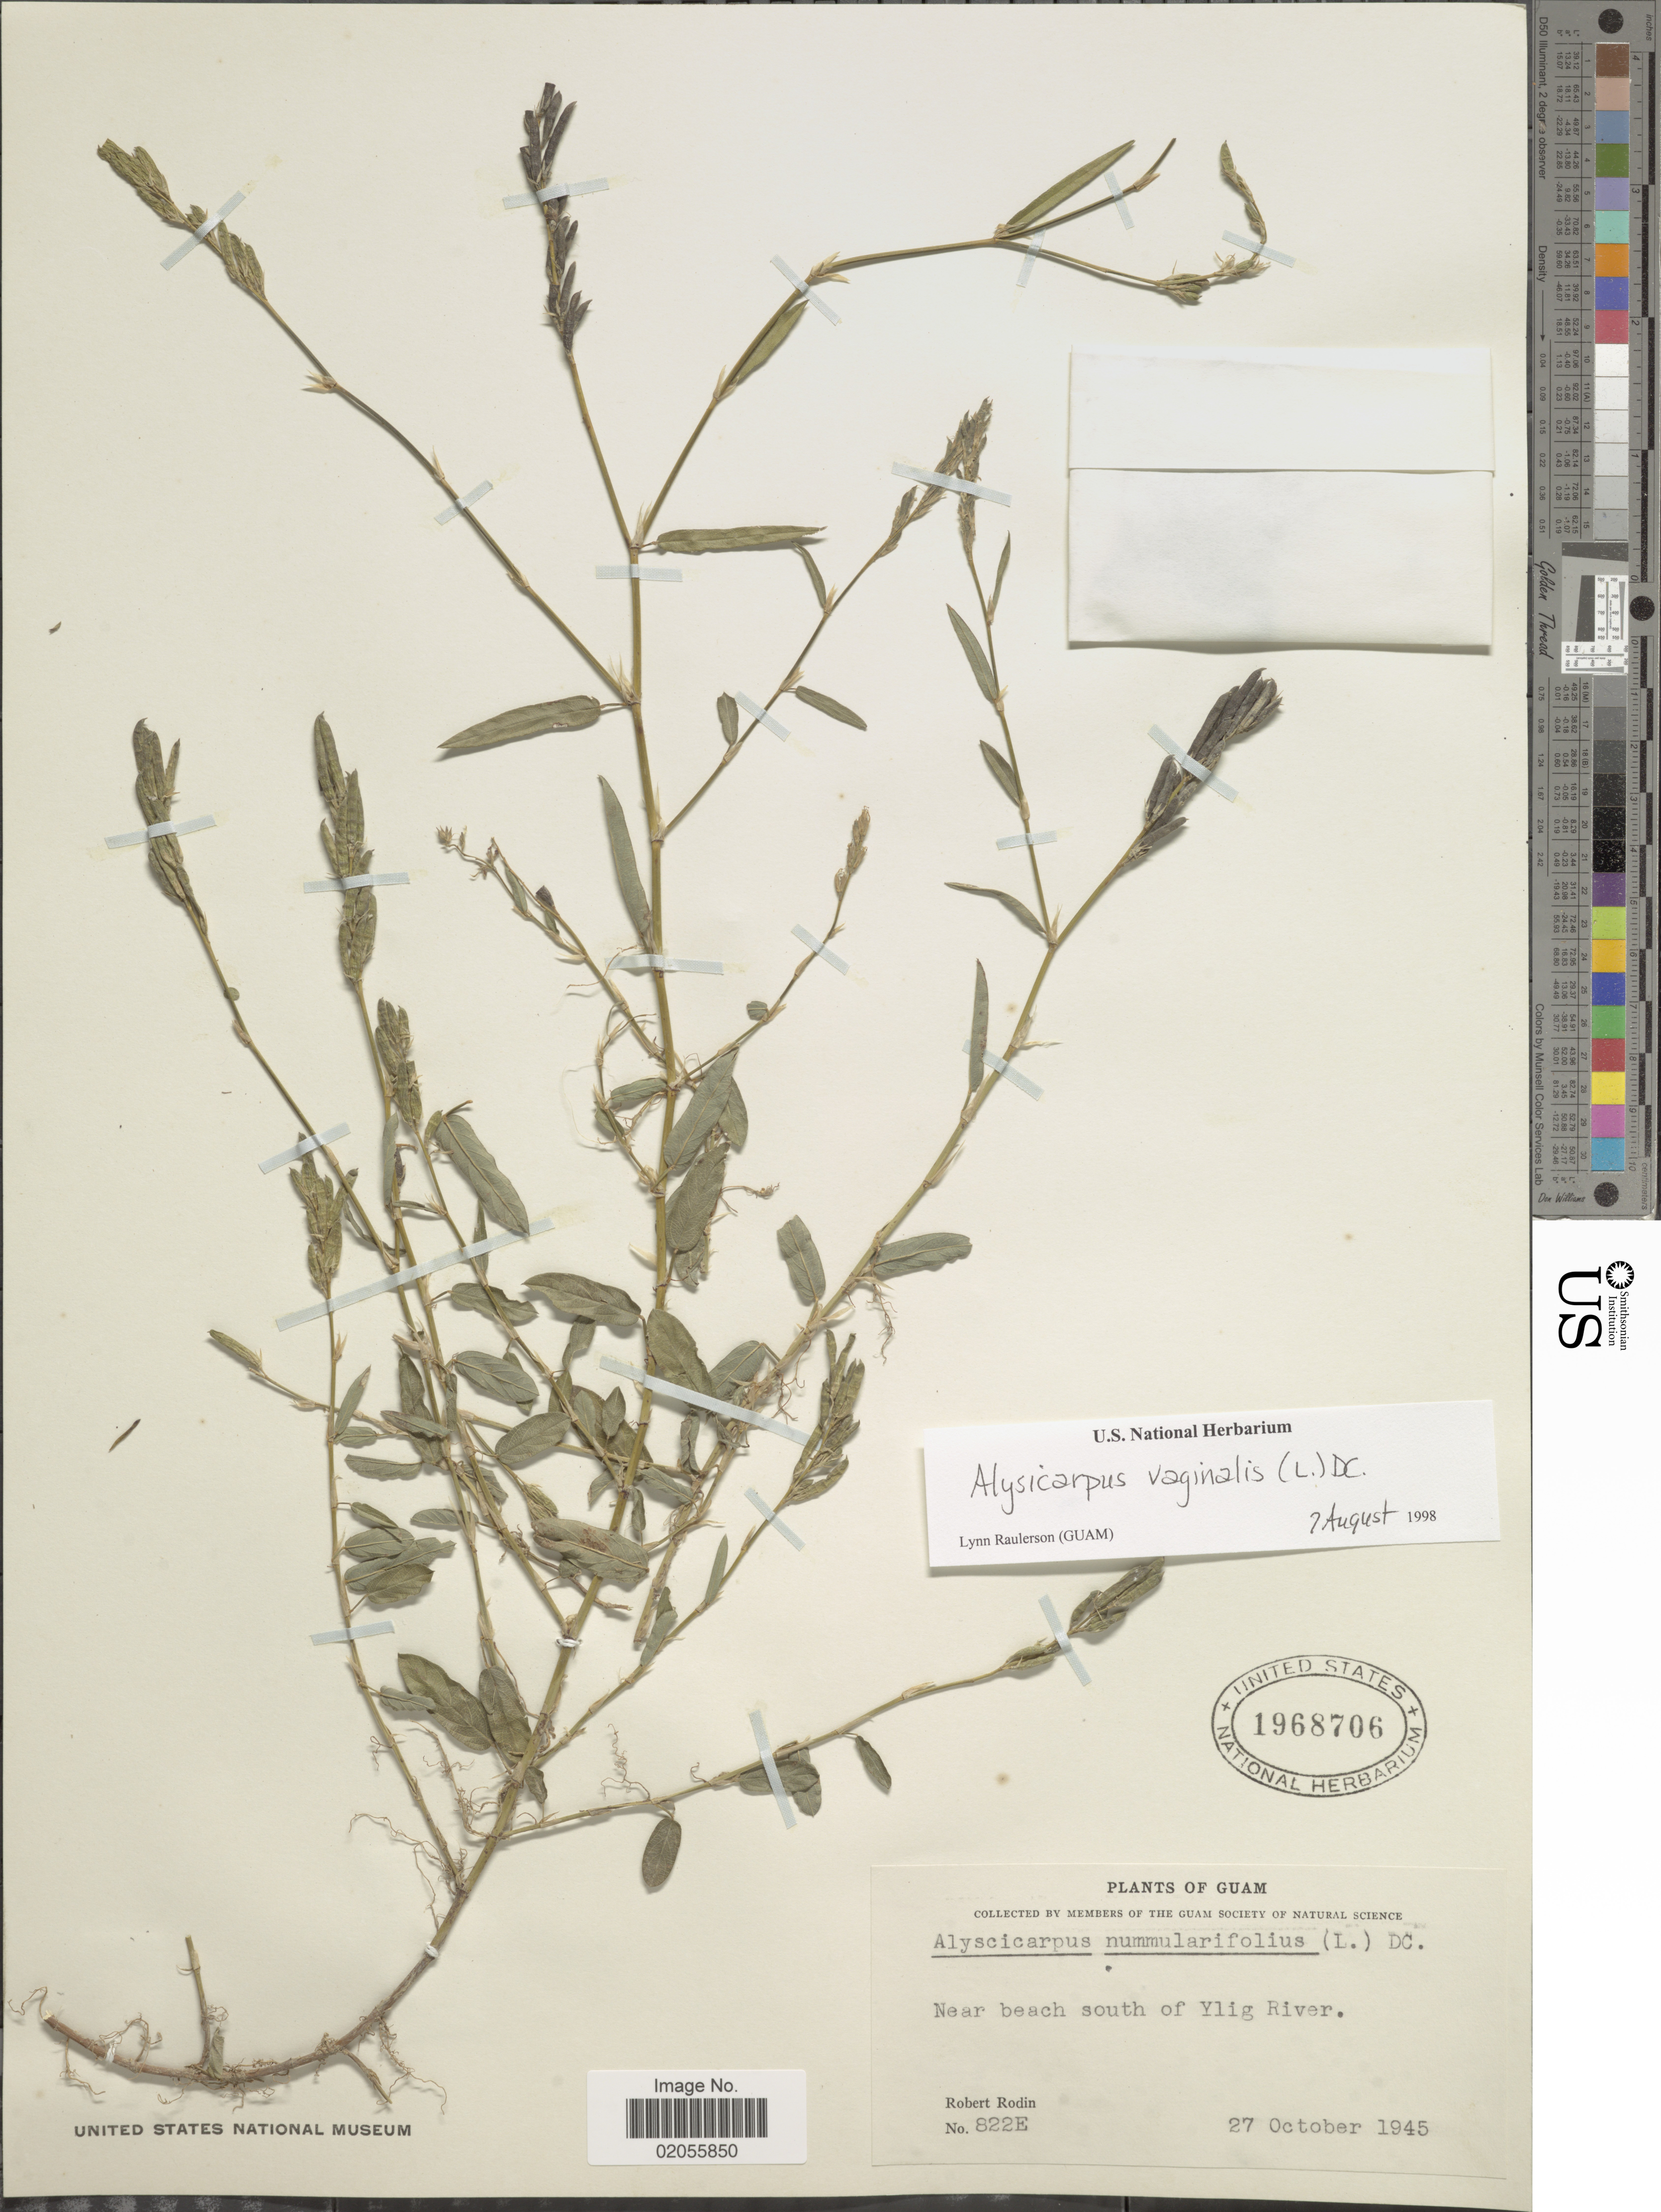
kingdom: Plantae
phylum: Tracheophyta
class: Magnoliopsida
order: Fabales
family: Fabaceae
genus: Alysicarpus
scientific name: Alysicarpus vaginalis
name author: (L.) DC.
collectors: R. Rodin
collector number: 822E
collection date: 1945-10-27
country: Guam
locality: Near beach south of Ylig River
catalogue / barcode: US 1968706